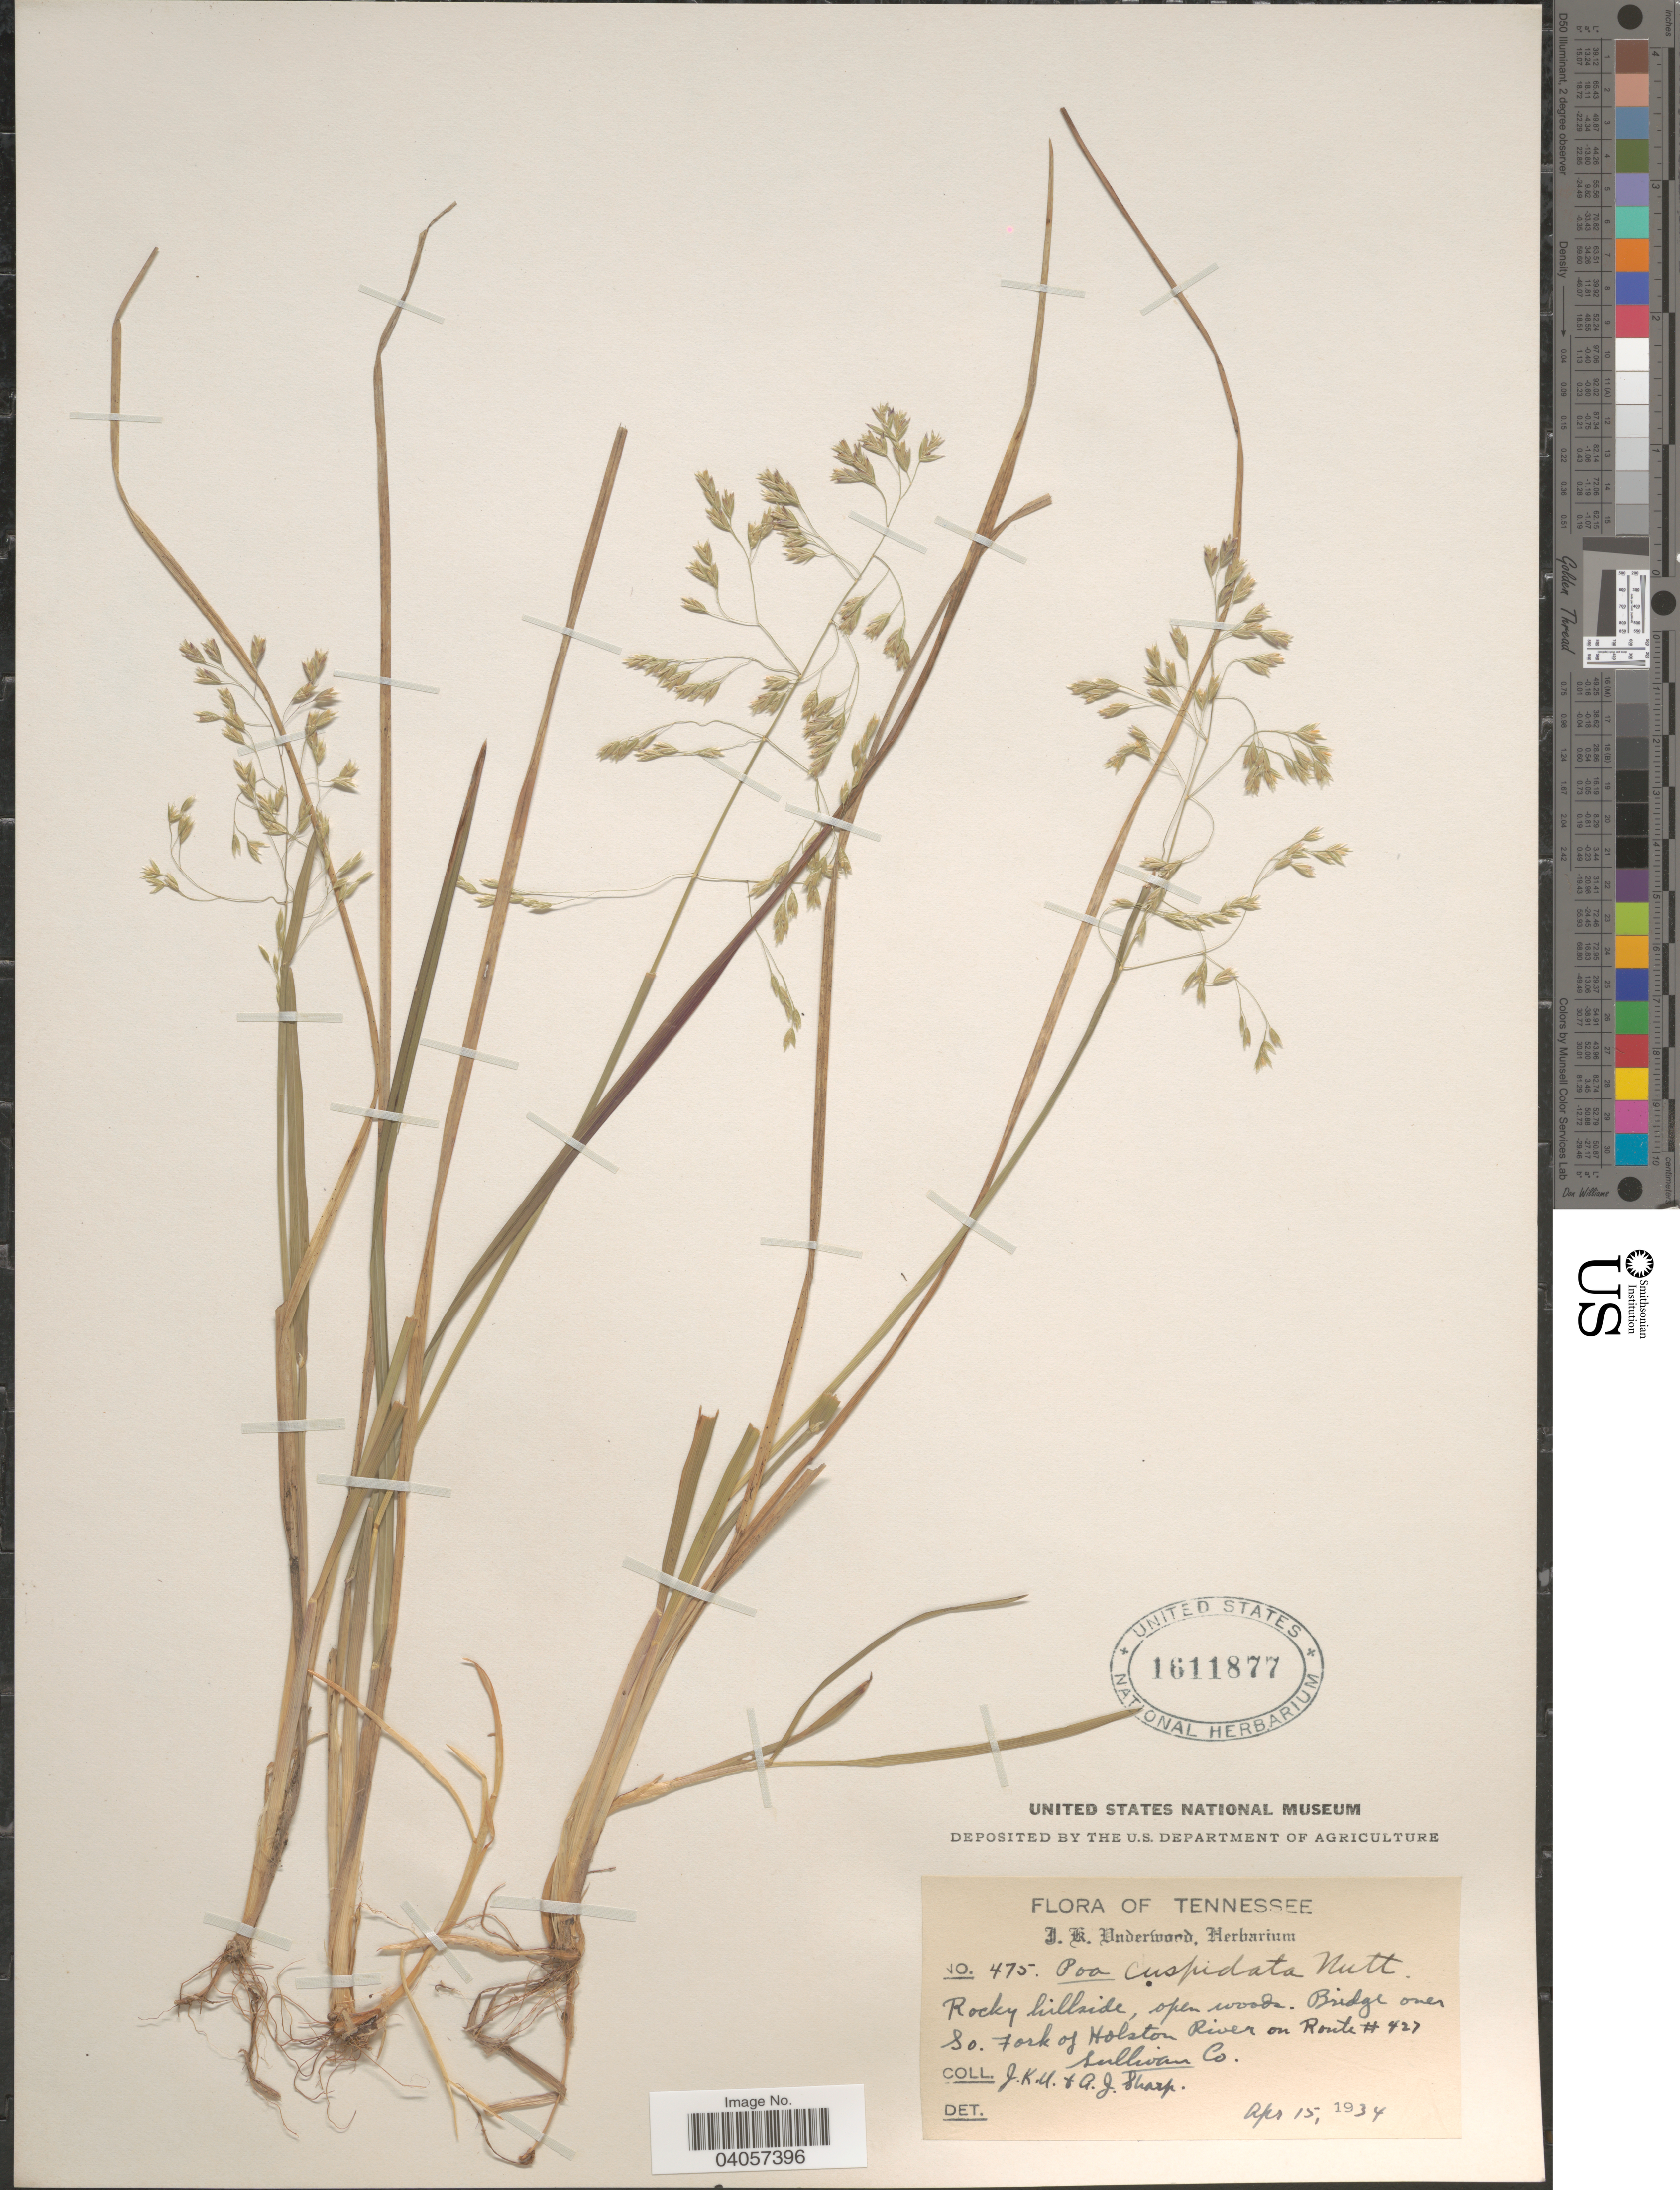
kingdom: Plantae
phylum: Tracheophyta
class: Liliopsida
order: Poales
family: Poaceae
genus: Poa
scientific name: Poa cuspidata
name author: Nutt.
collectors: J. K. Underwood & A. J. Sharp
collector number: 475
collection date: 1934-04-15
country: United States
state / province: Tennessee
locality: Bridge over So. Fork of Holston River on Route #427 Sullivan Co.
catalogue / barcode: US 1611877